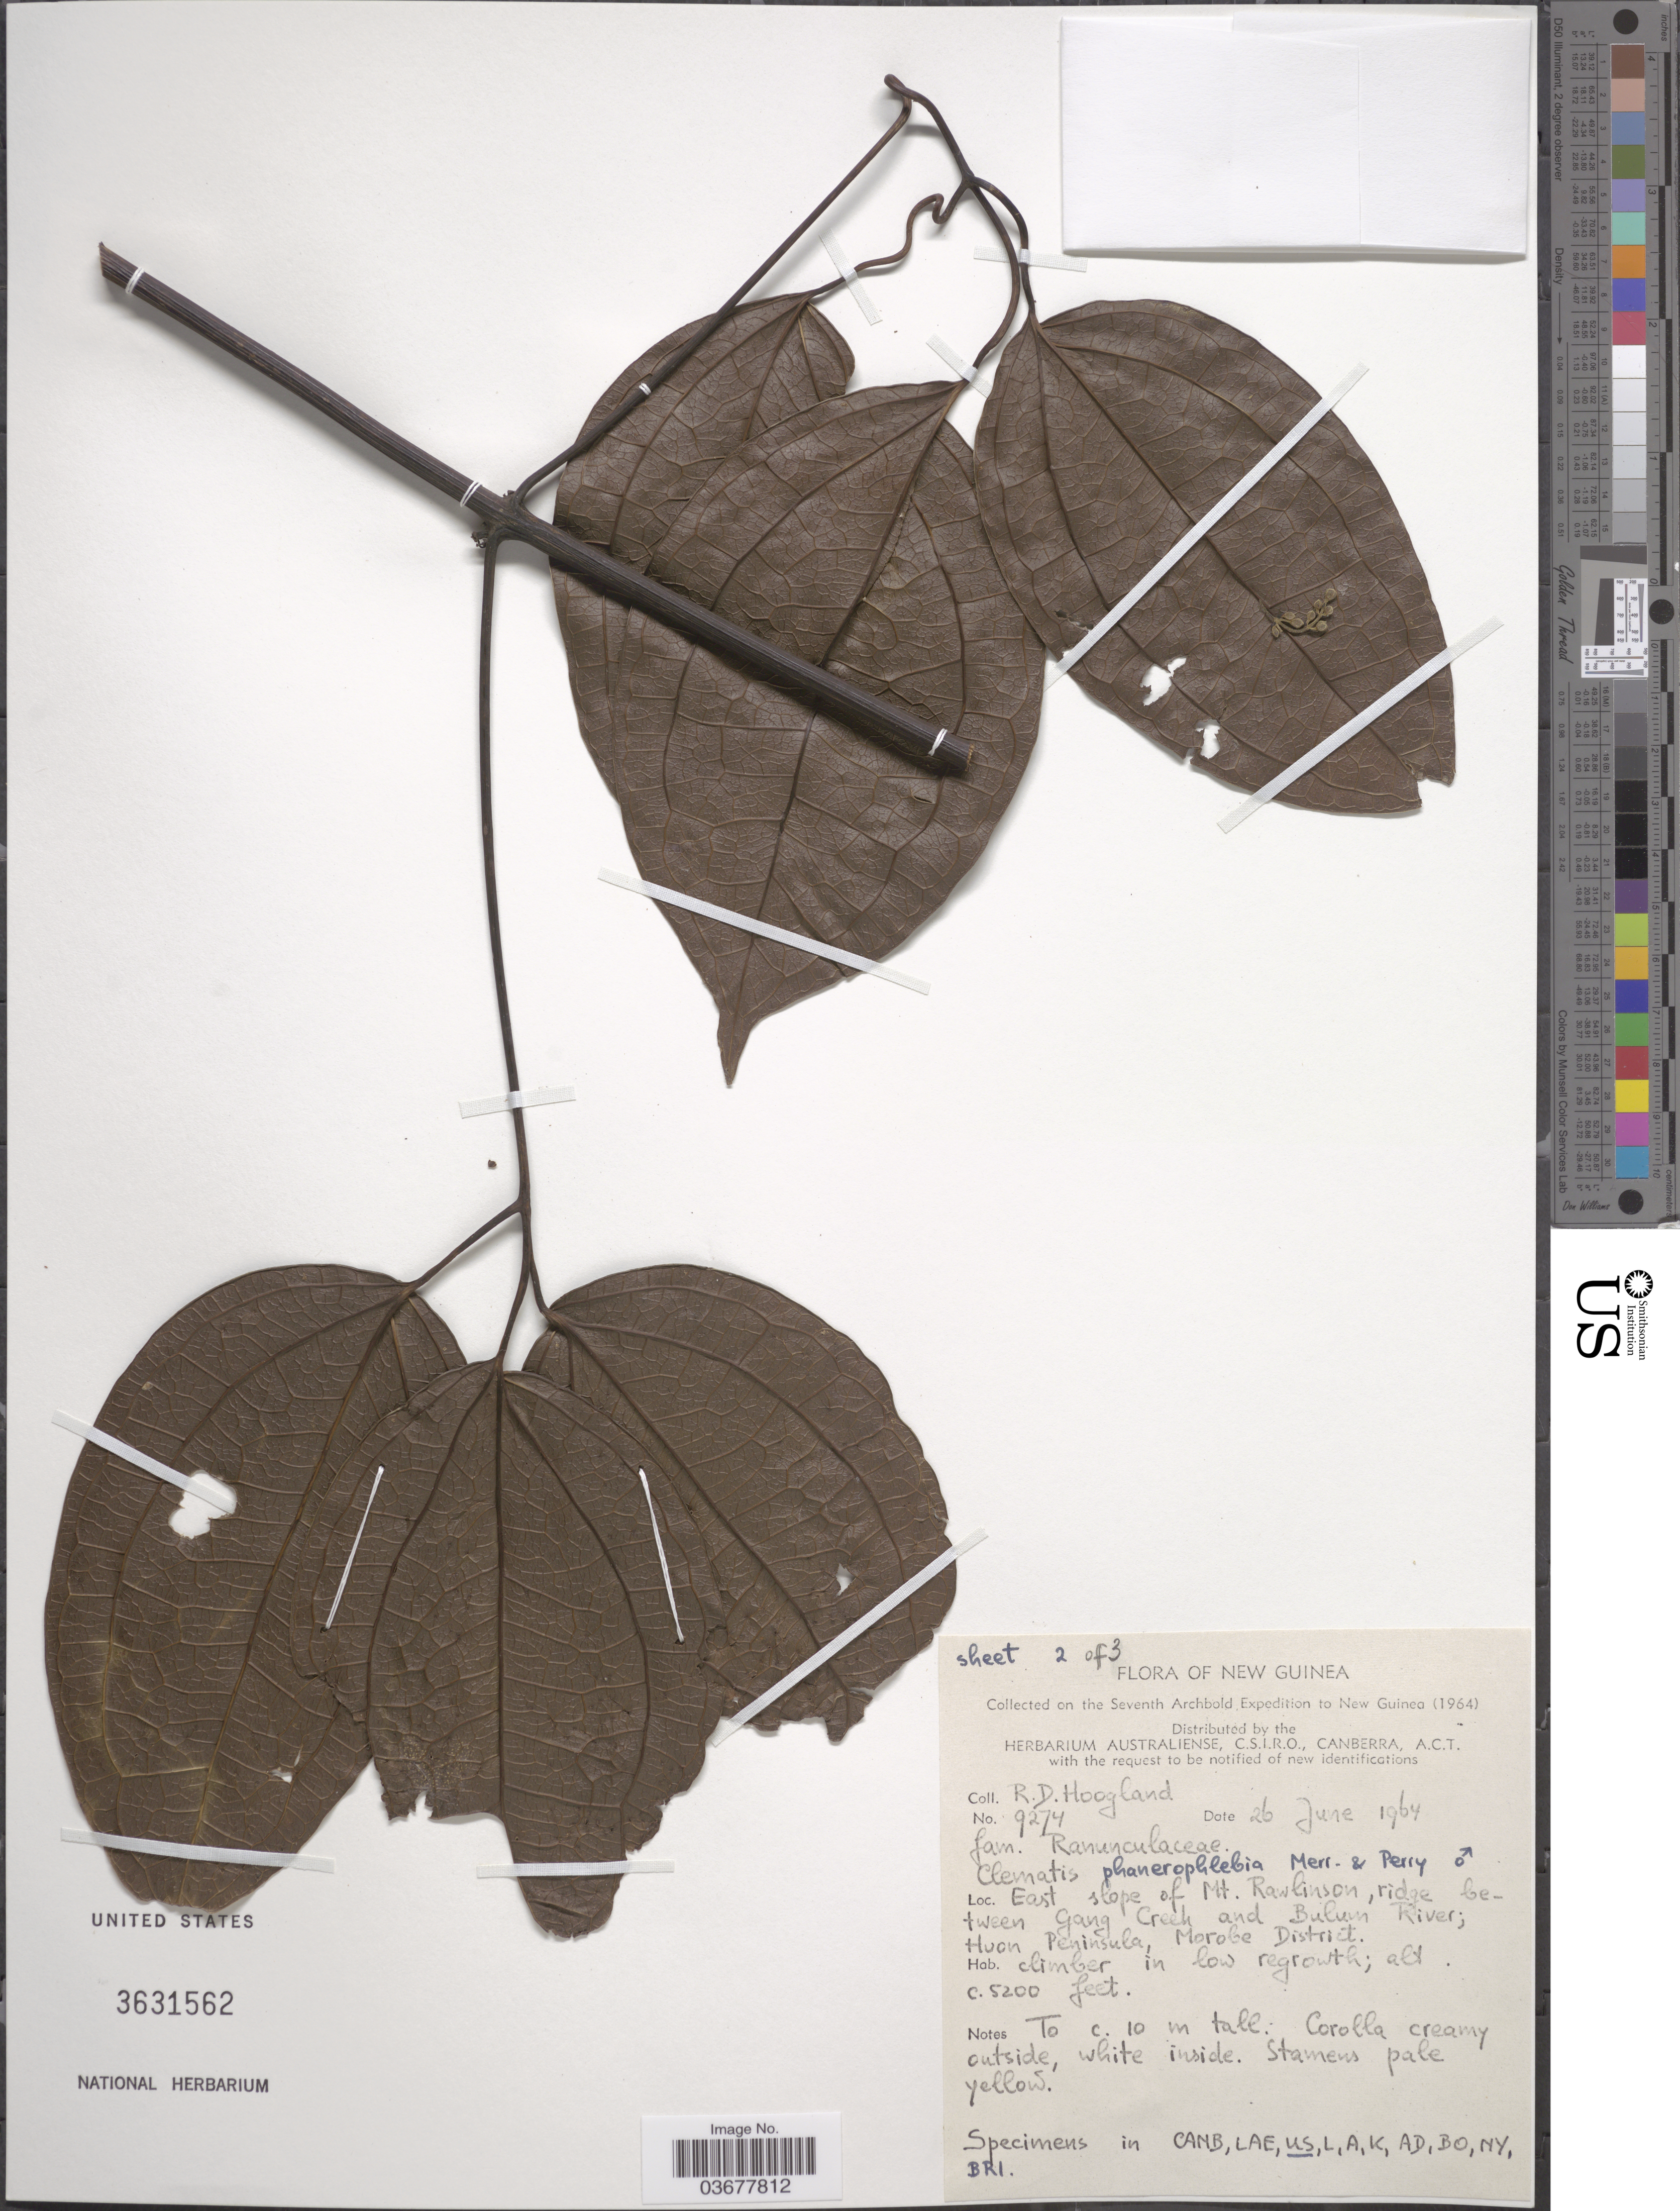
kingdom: Plantae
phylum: Tracheophyta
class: Magnoliopsida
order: Ranunculales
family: Ranunculaceae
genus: Clematis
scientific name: Clematis phanerophlebia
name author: Merr. & L.M. Perry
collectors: R. D. Hoogland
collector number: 9274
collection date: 1964-06-26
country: Papua New Guinea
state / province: Morobe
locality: New Guinea. East slope of Mt. Rawlinson, ridge between Gang Creek and Bulum River; Huon Peninsula, Morobe District.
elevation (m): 1585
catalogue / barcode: US 3631562